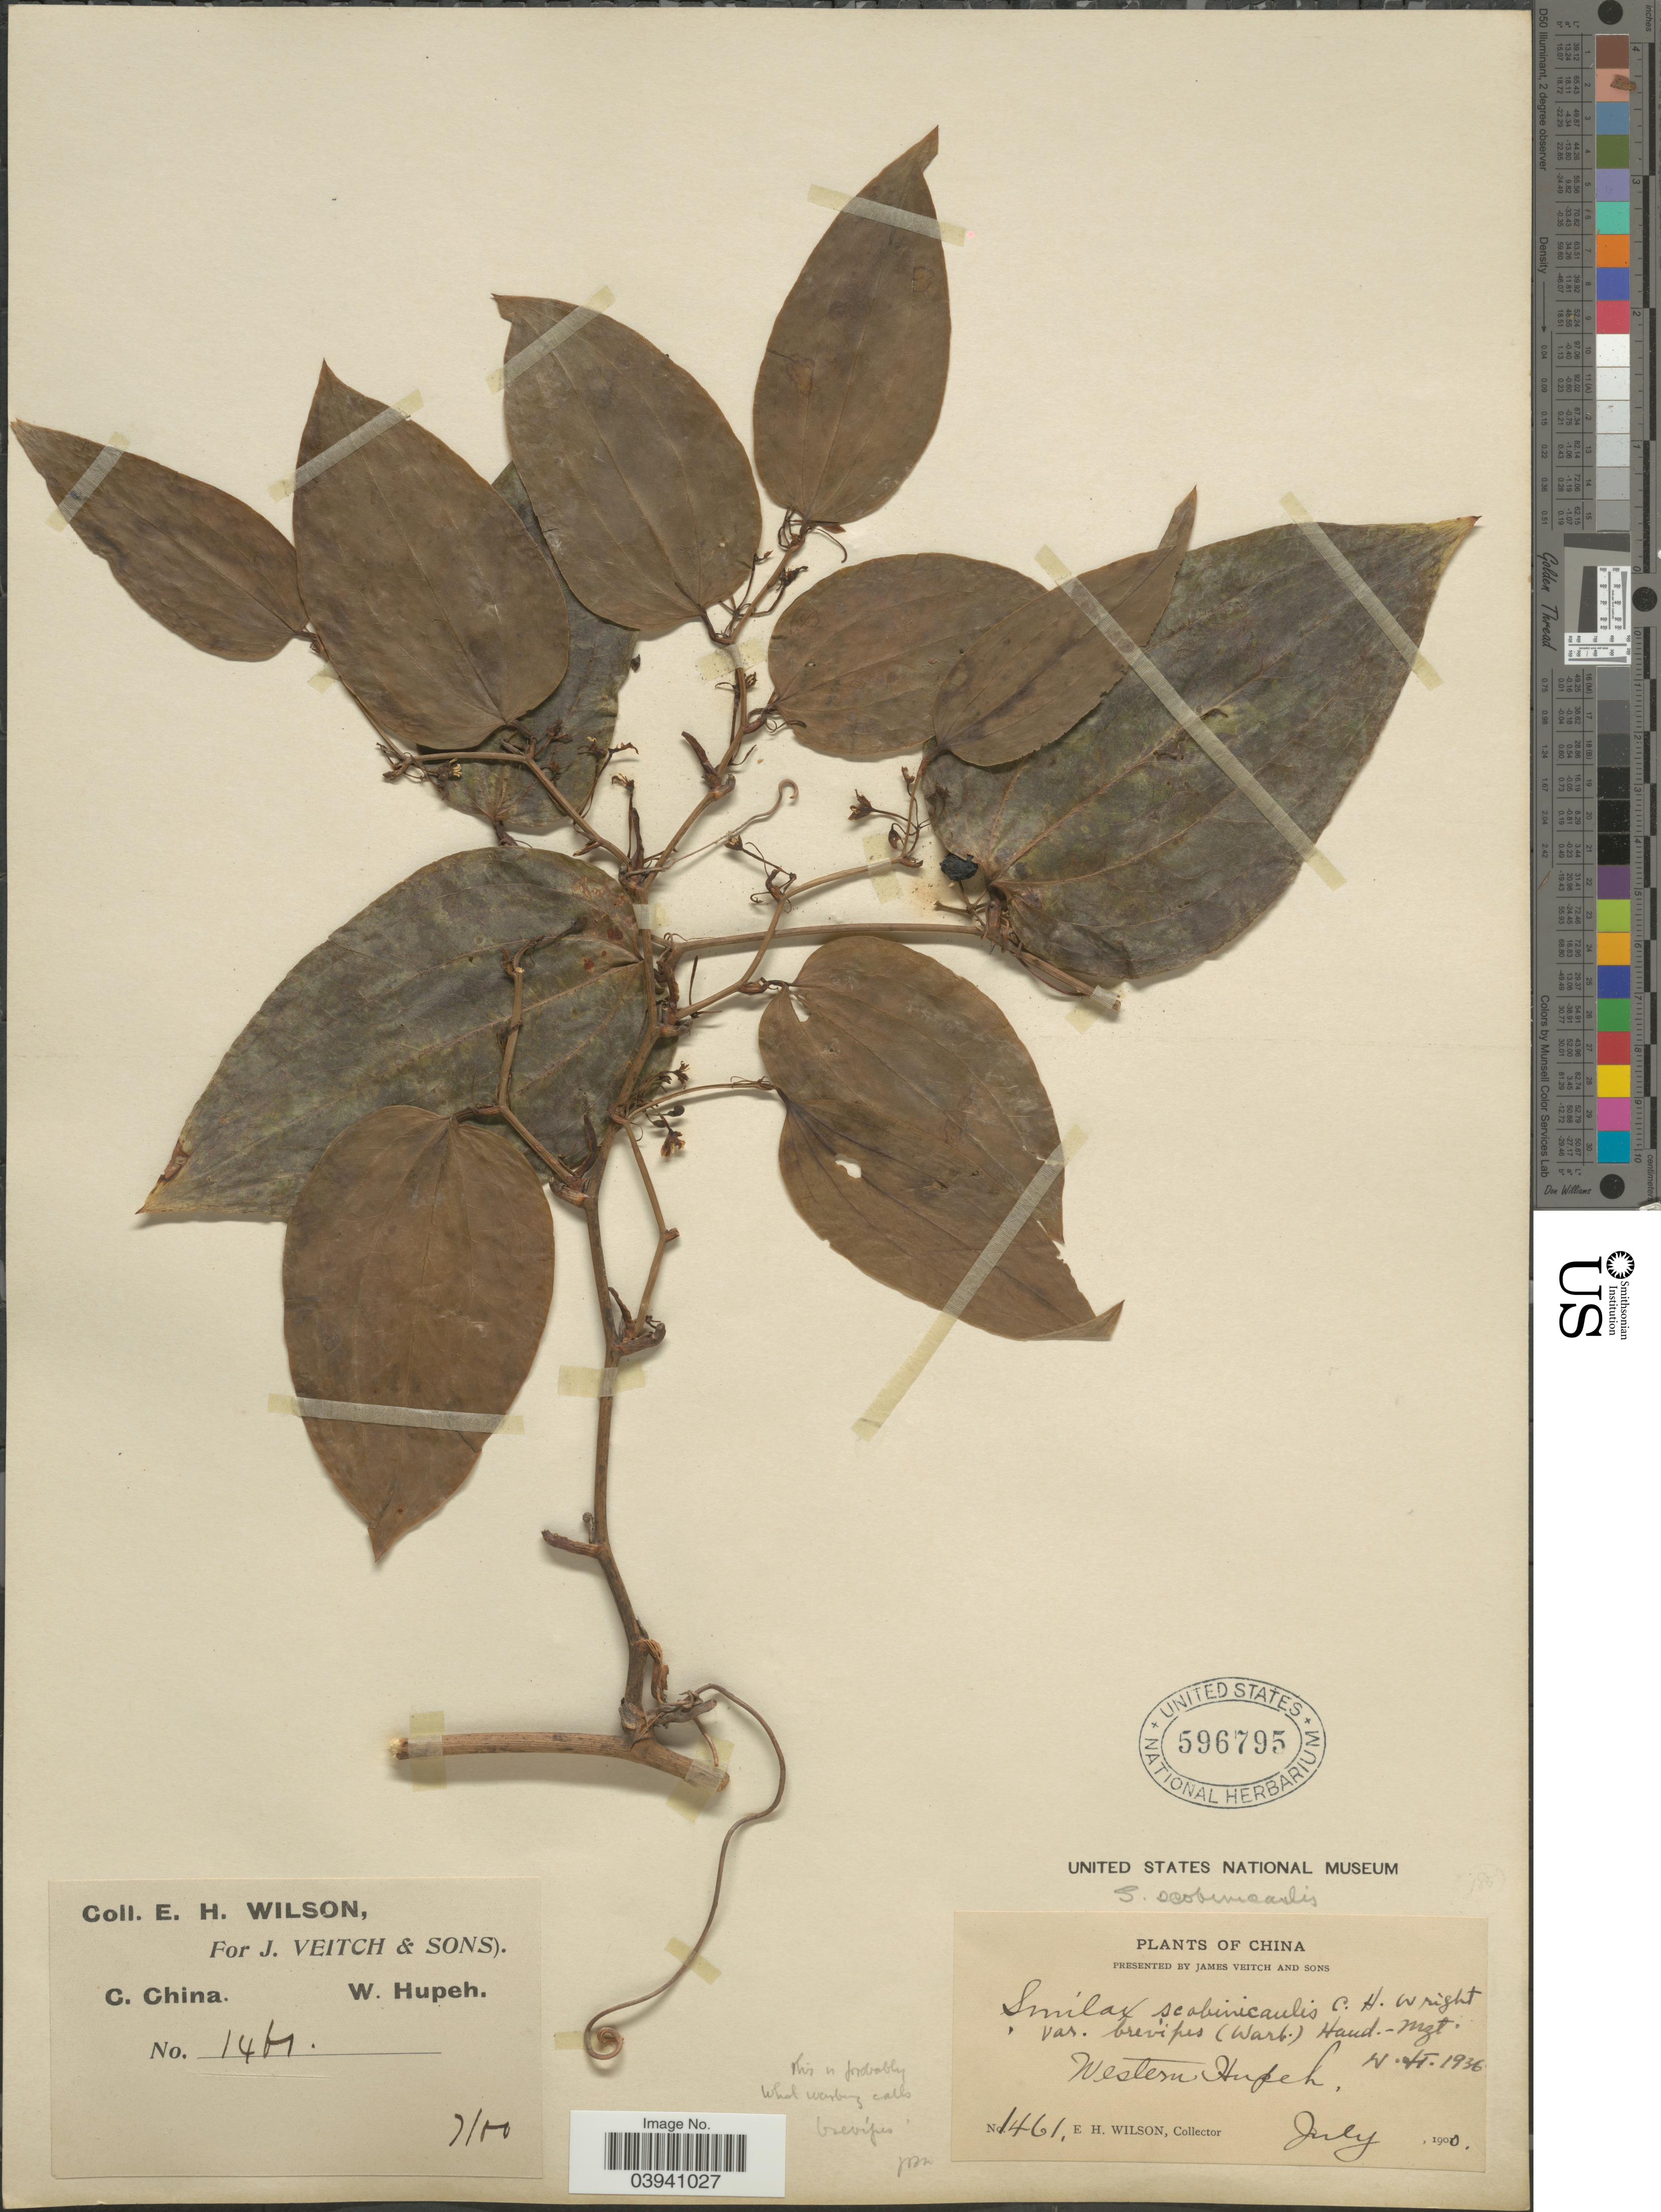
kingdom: Plantae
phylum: Tracheophyta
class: Liliopsida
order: Liliales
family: Smilacaceae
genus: Smilax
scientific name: Smilax scobinicaulis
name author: C.H. Wright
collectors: E. Wilson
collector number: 1461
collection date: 1900-07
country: China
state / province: Hubei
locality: C. China. Western Hupeh.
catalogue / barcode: US 596795